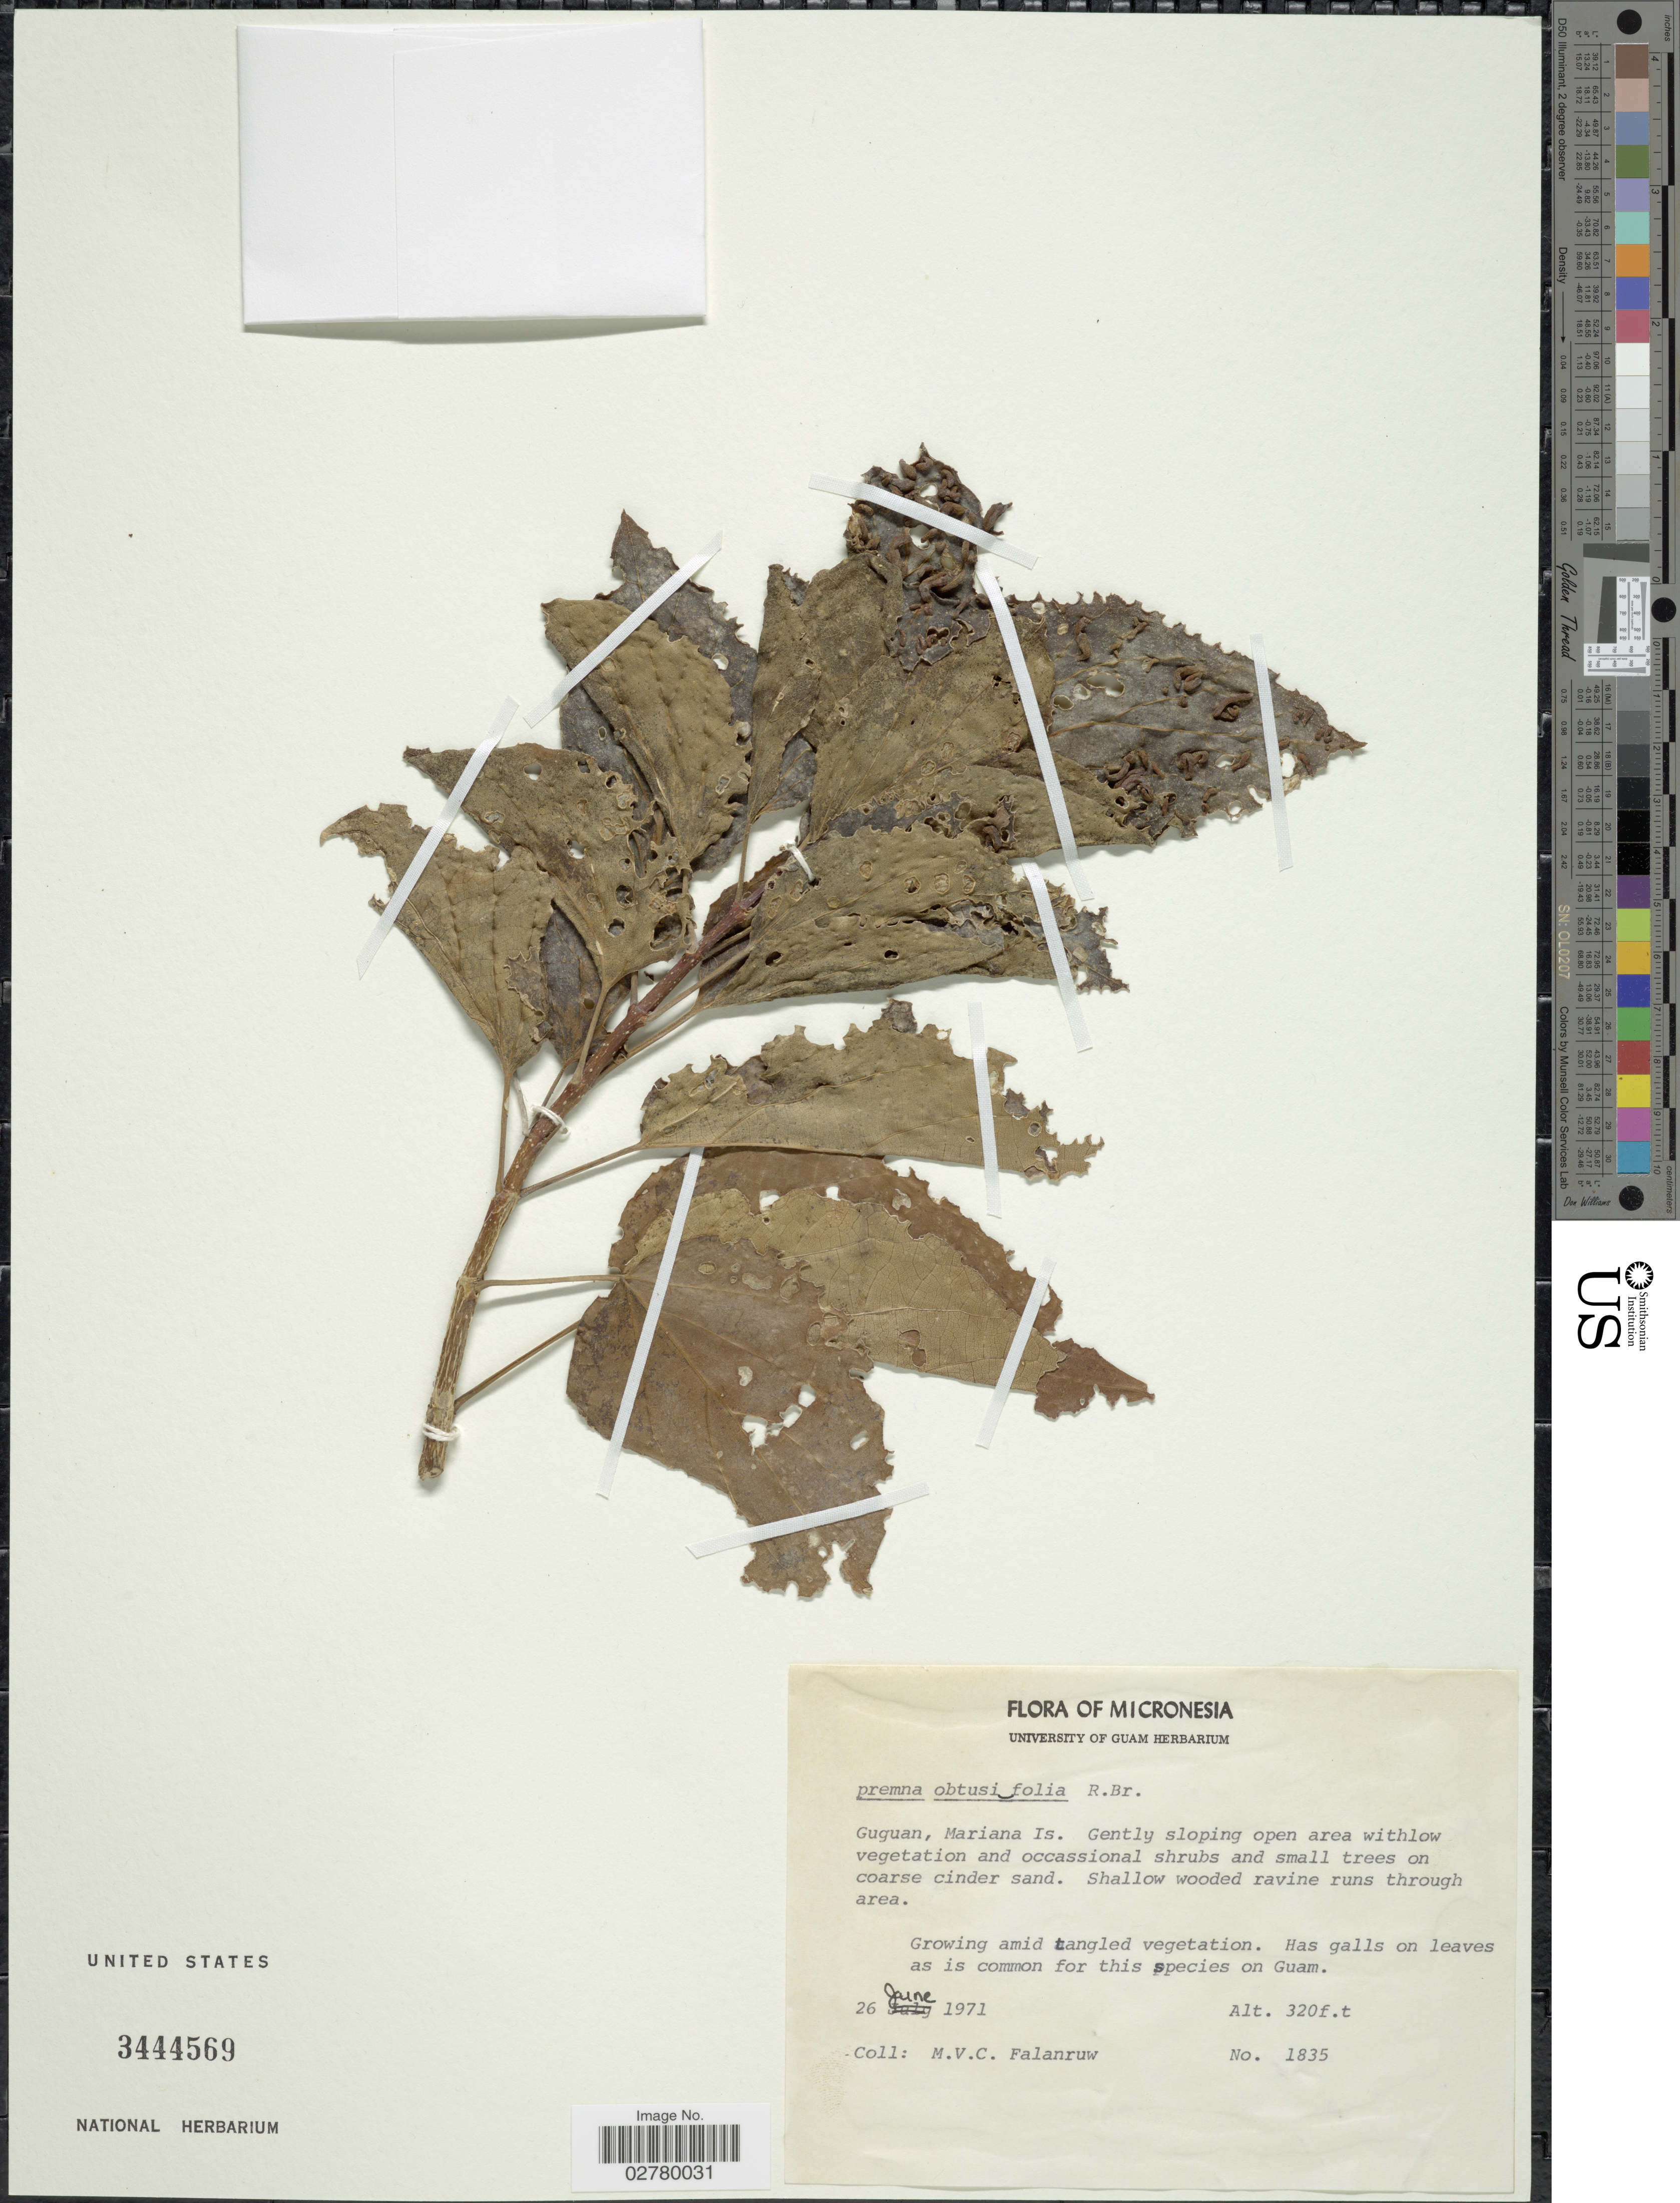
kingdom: Plantae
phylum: Tracheophyta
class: Magnoliopsida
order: Lamiales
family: Lamiaceae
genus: Premna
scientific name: Premna obtusifolia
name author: R. Br.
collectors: M. V. Falanruw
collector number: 1835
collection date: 1971-06-26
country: Northern Mariana Islands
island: Guguan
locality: Guguan, Mariana Is.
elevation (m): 98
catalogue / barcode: US 3444569